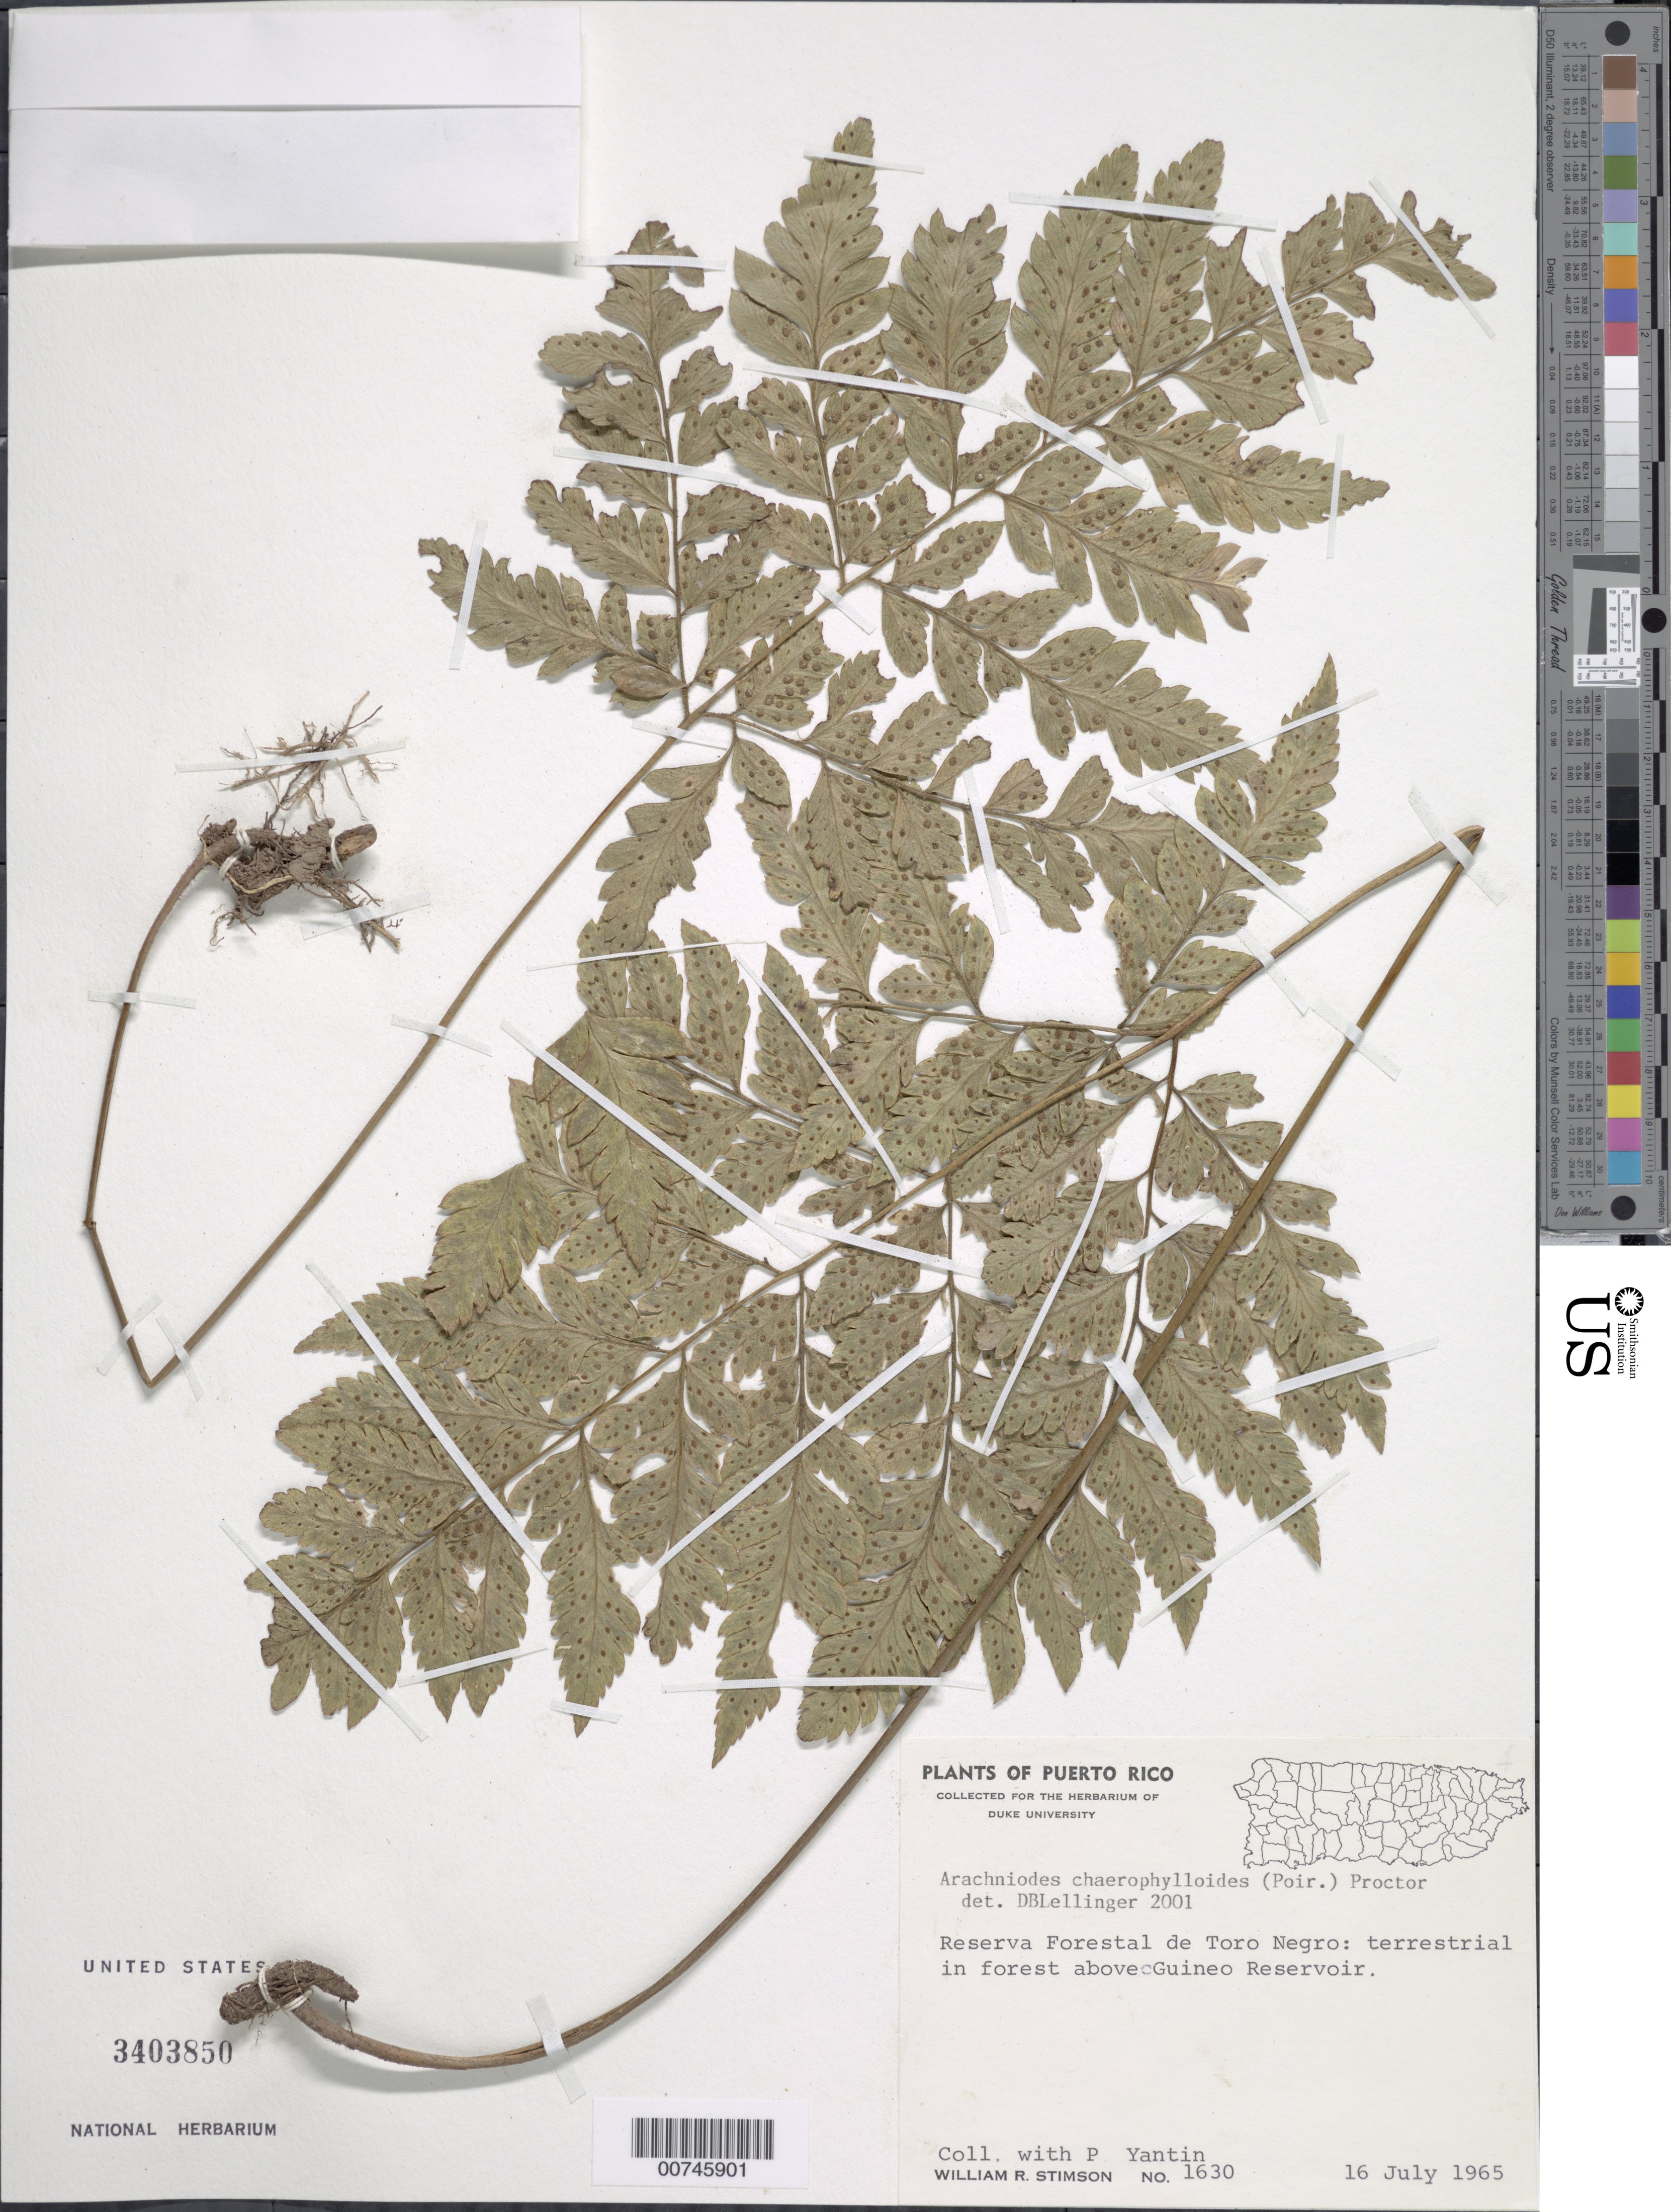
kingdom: Plantae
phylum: Tracheophyta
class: Polypodiopsida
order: Polypodiales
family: Dryopteridaceae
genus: Polystichopsis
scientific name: Polystichopsis chaerophylloides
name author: (Poir.) C.V. Morton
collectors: W. R. Stimson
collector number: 1630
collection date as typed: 16 Jul 1965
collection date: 1965-07-16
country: Puerto Rico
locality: Reserva Forestal de Toro Negro, above Guineo Reservoir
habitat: In forest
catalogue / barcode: US 3403850